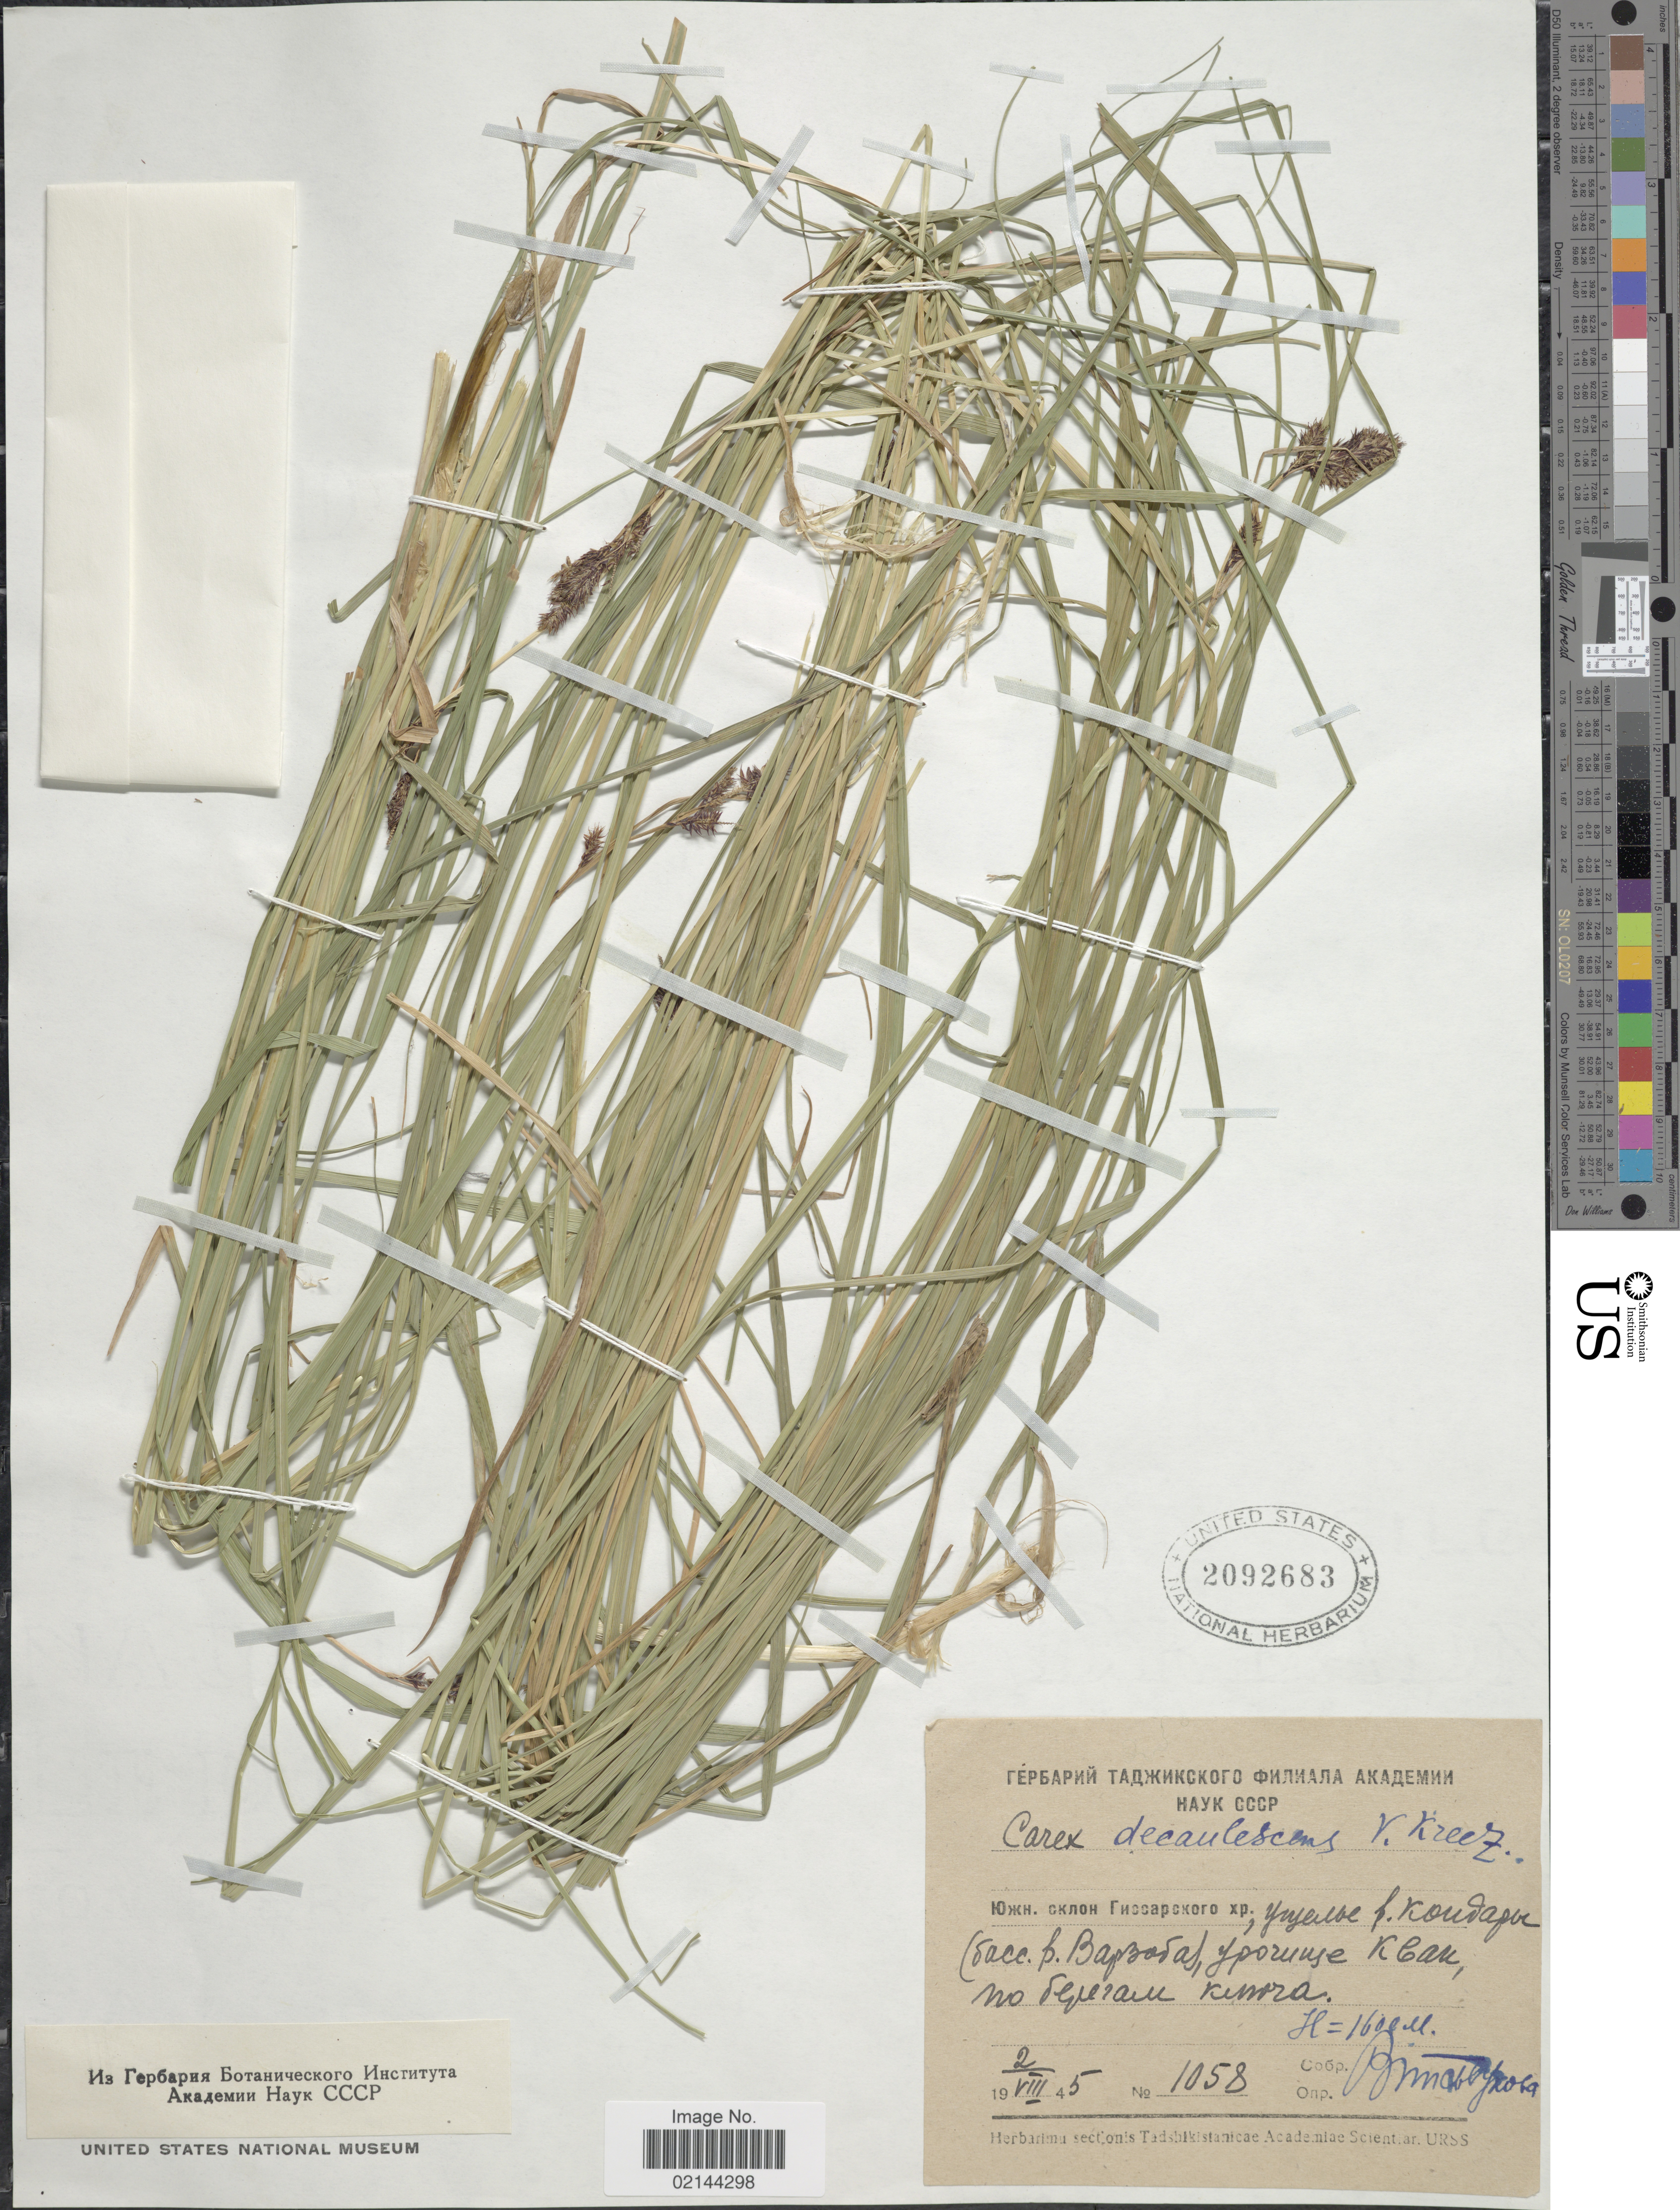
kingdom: Plantae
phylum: Tracheophyta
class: Liliopsida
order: Poales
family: Cyperaceae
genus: Carex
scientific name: Carex decaulescens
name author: V.I. Krecz.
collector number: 1058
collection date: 1945-08-02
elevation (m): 1600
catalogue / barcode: US 2092683